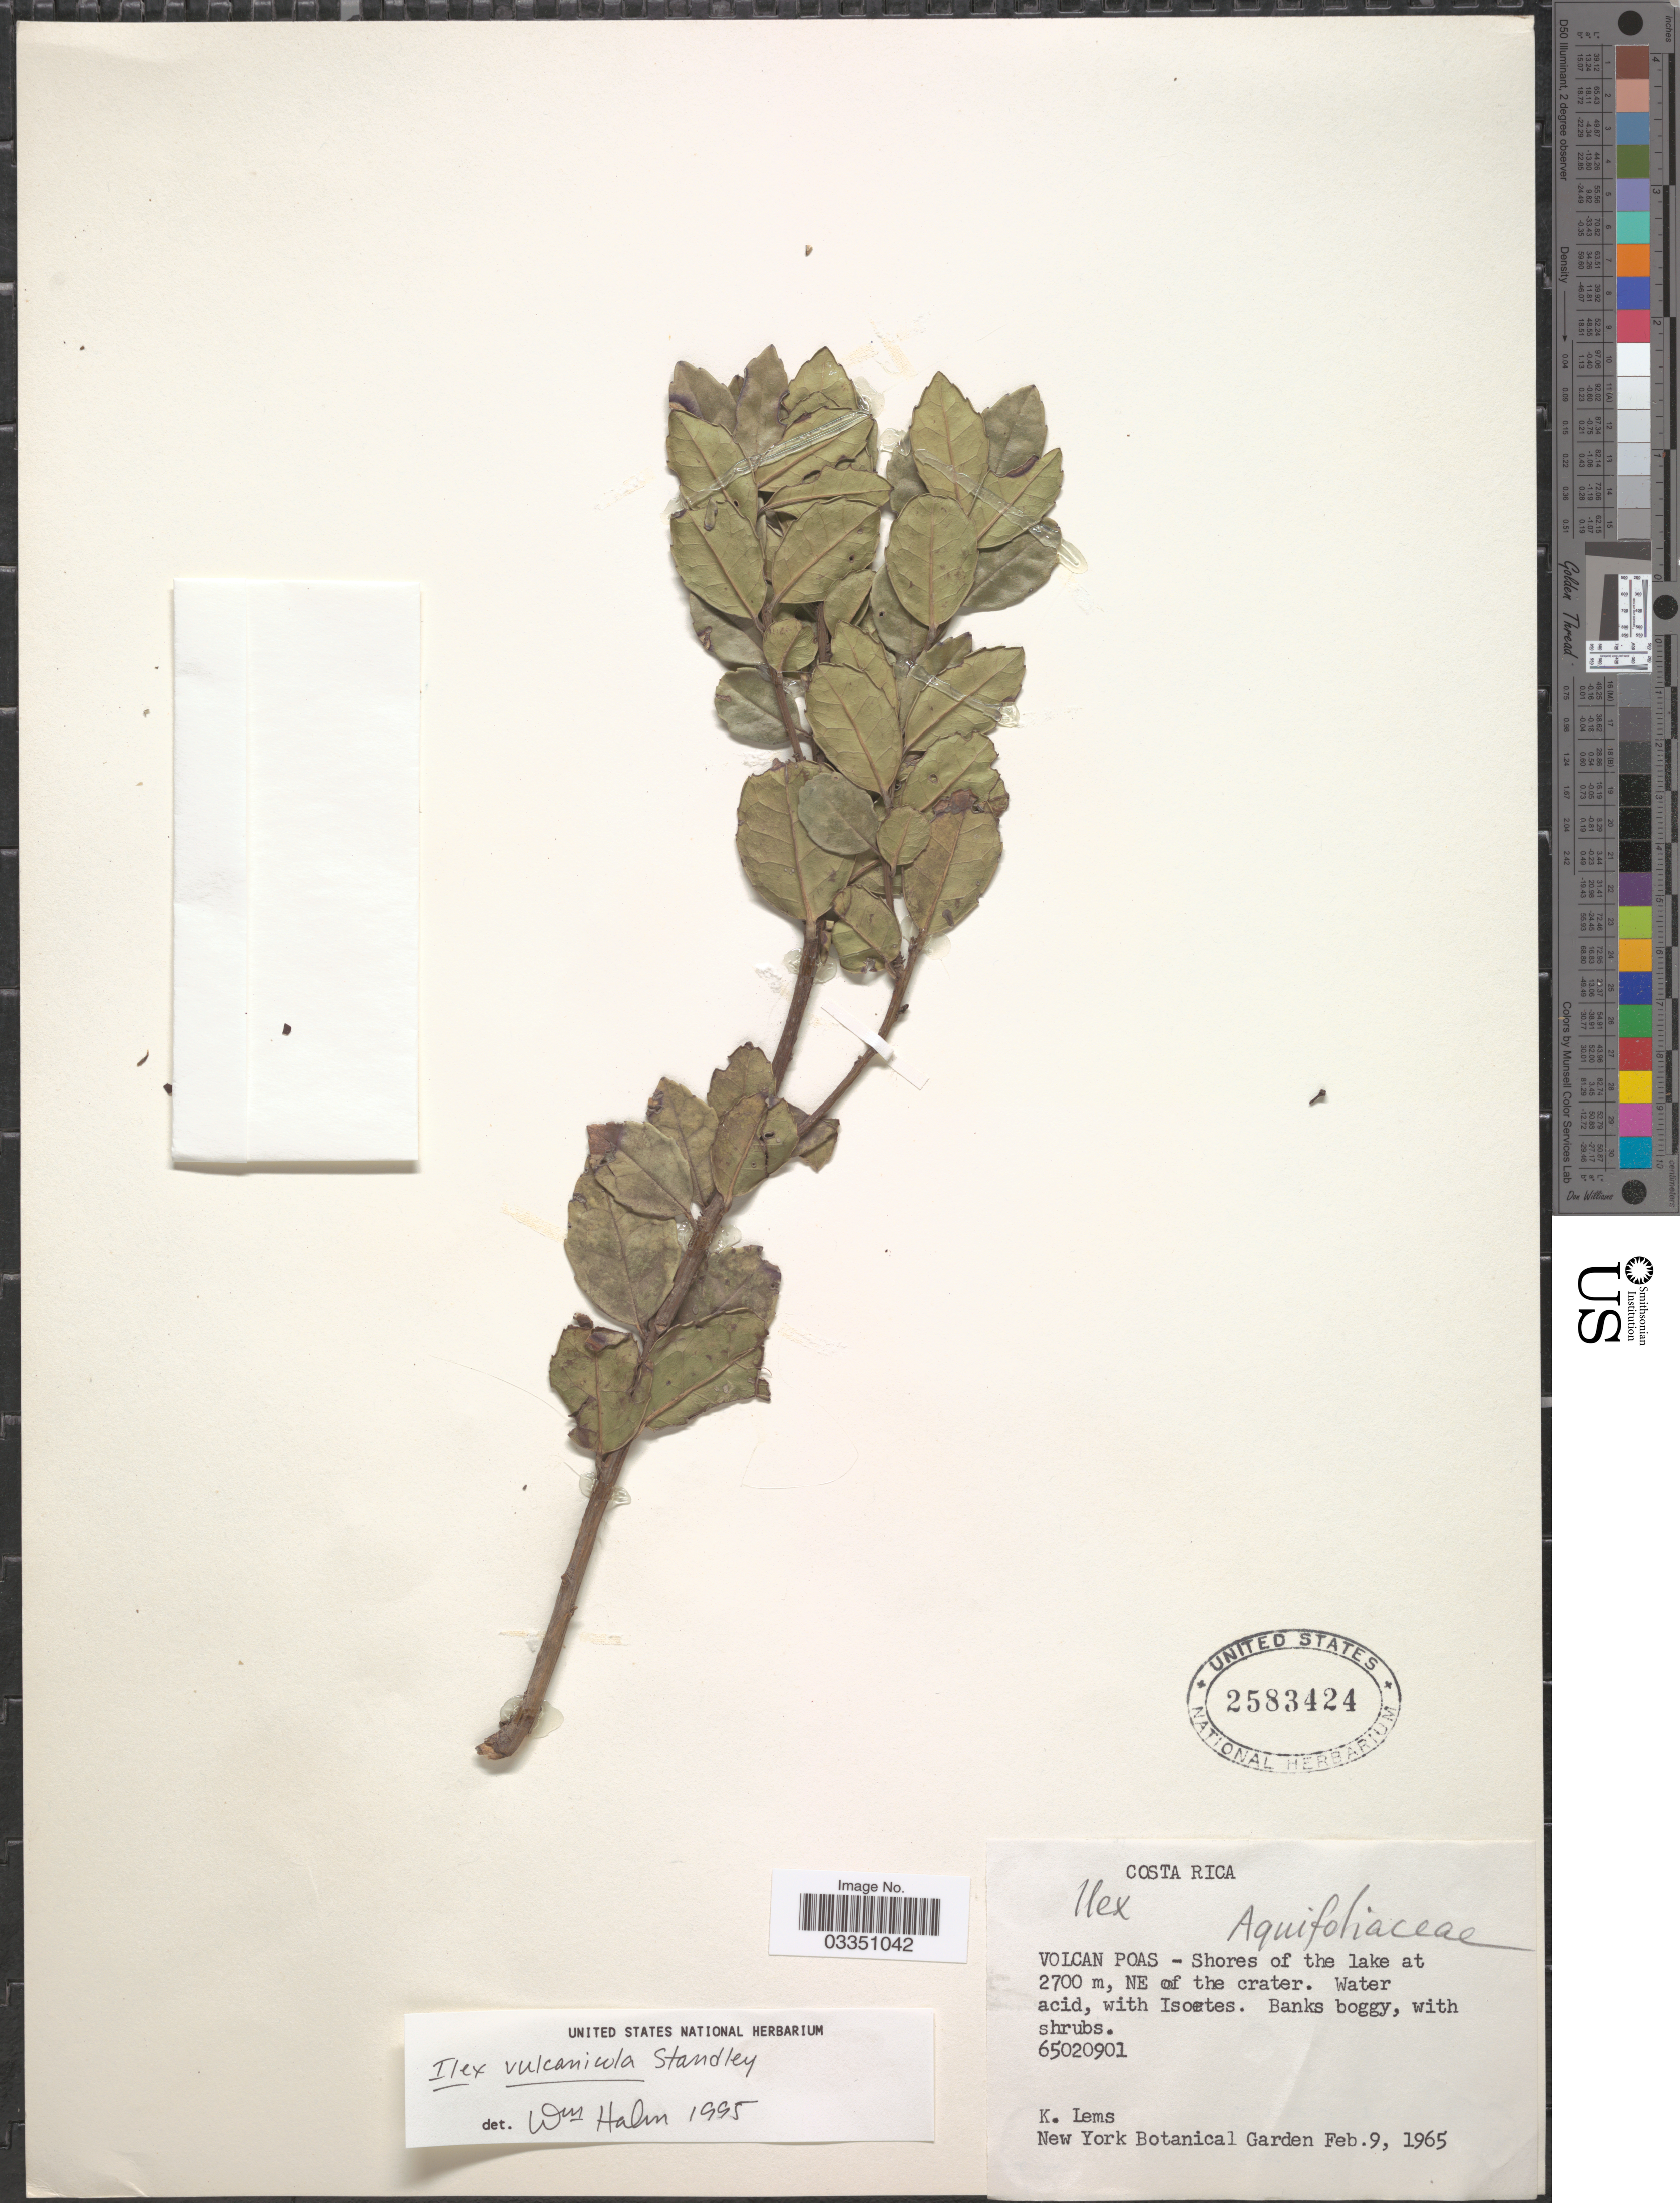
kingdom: Plantae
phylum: Tracheophyta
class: Magnoliopsida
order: Aquifoliales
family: Aquifoliaceae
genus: Ilex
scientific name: Ilex vulcanicola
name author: Standl.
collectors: K. Lems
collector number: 65020901?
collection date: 1965-02-09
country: Costa Rica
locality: Volcan Poas - Shores of the lake, NE of the crater. Banks boggy.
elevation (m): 2700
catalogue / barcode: US 2583424